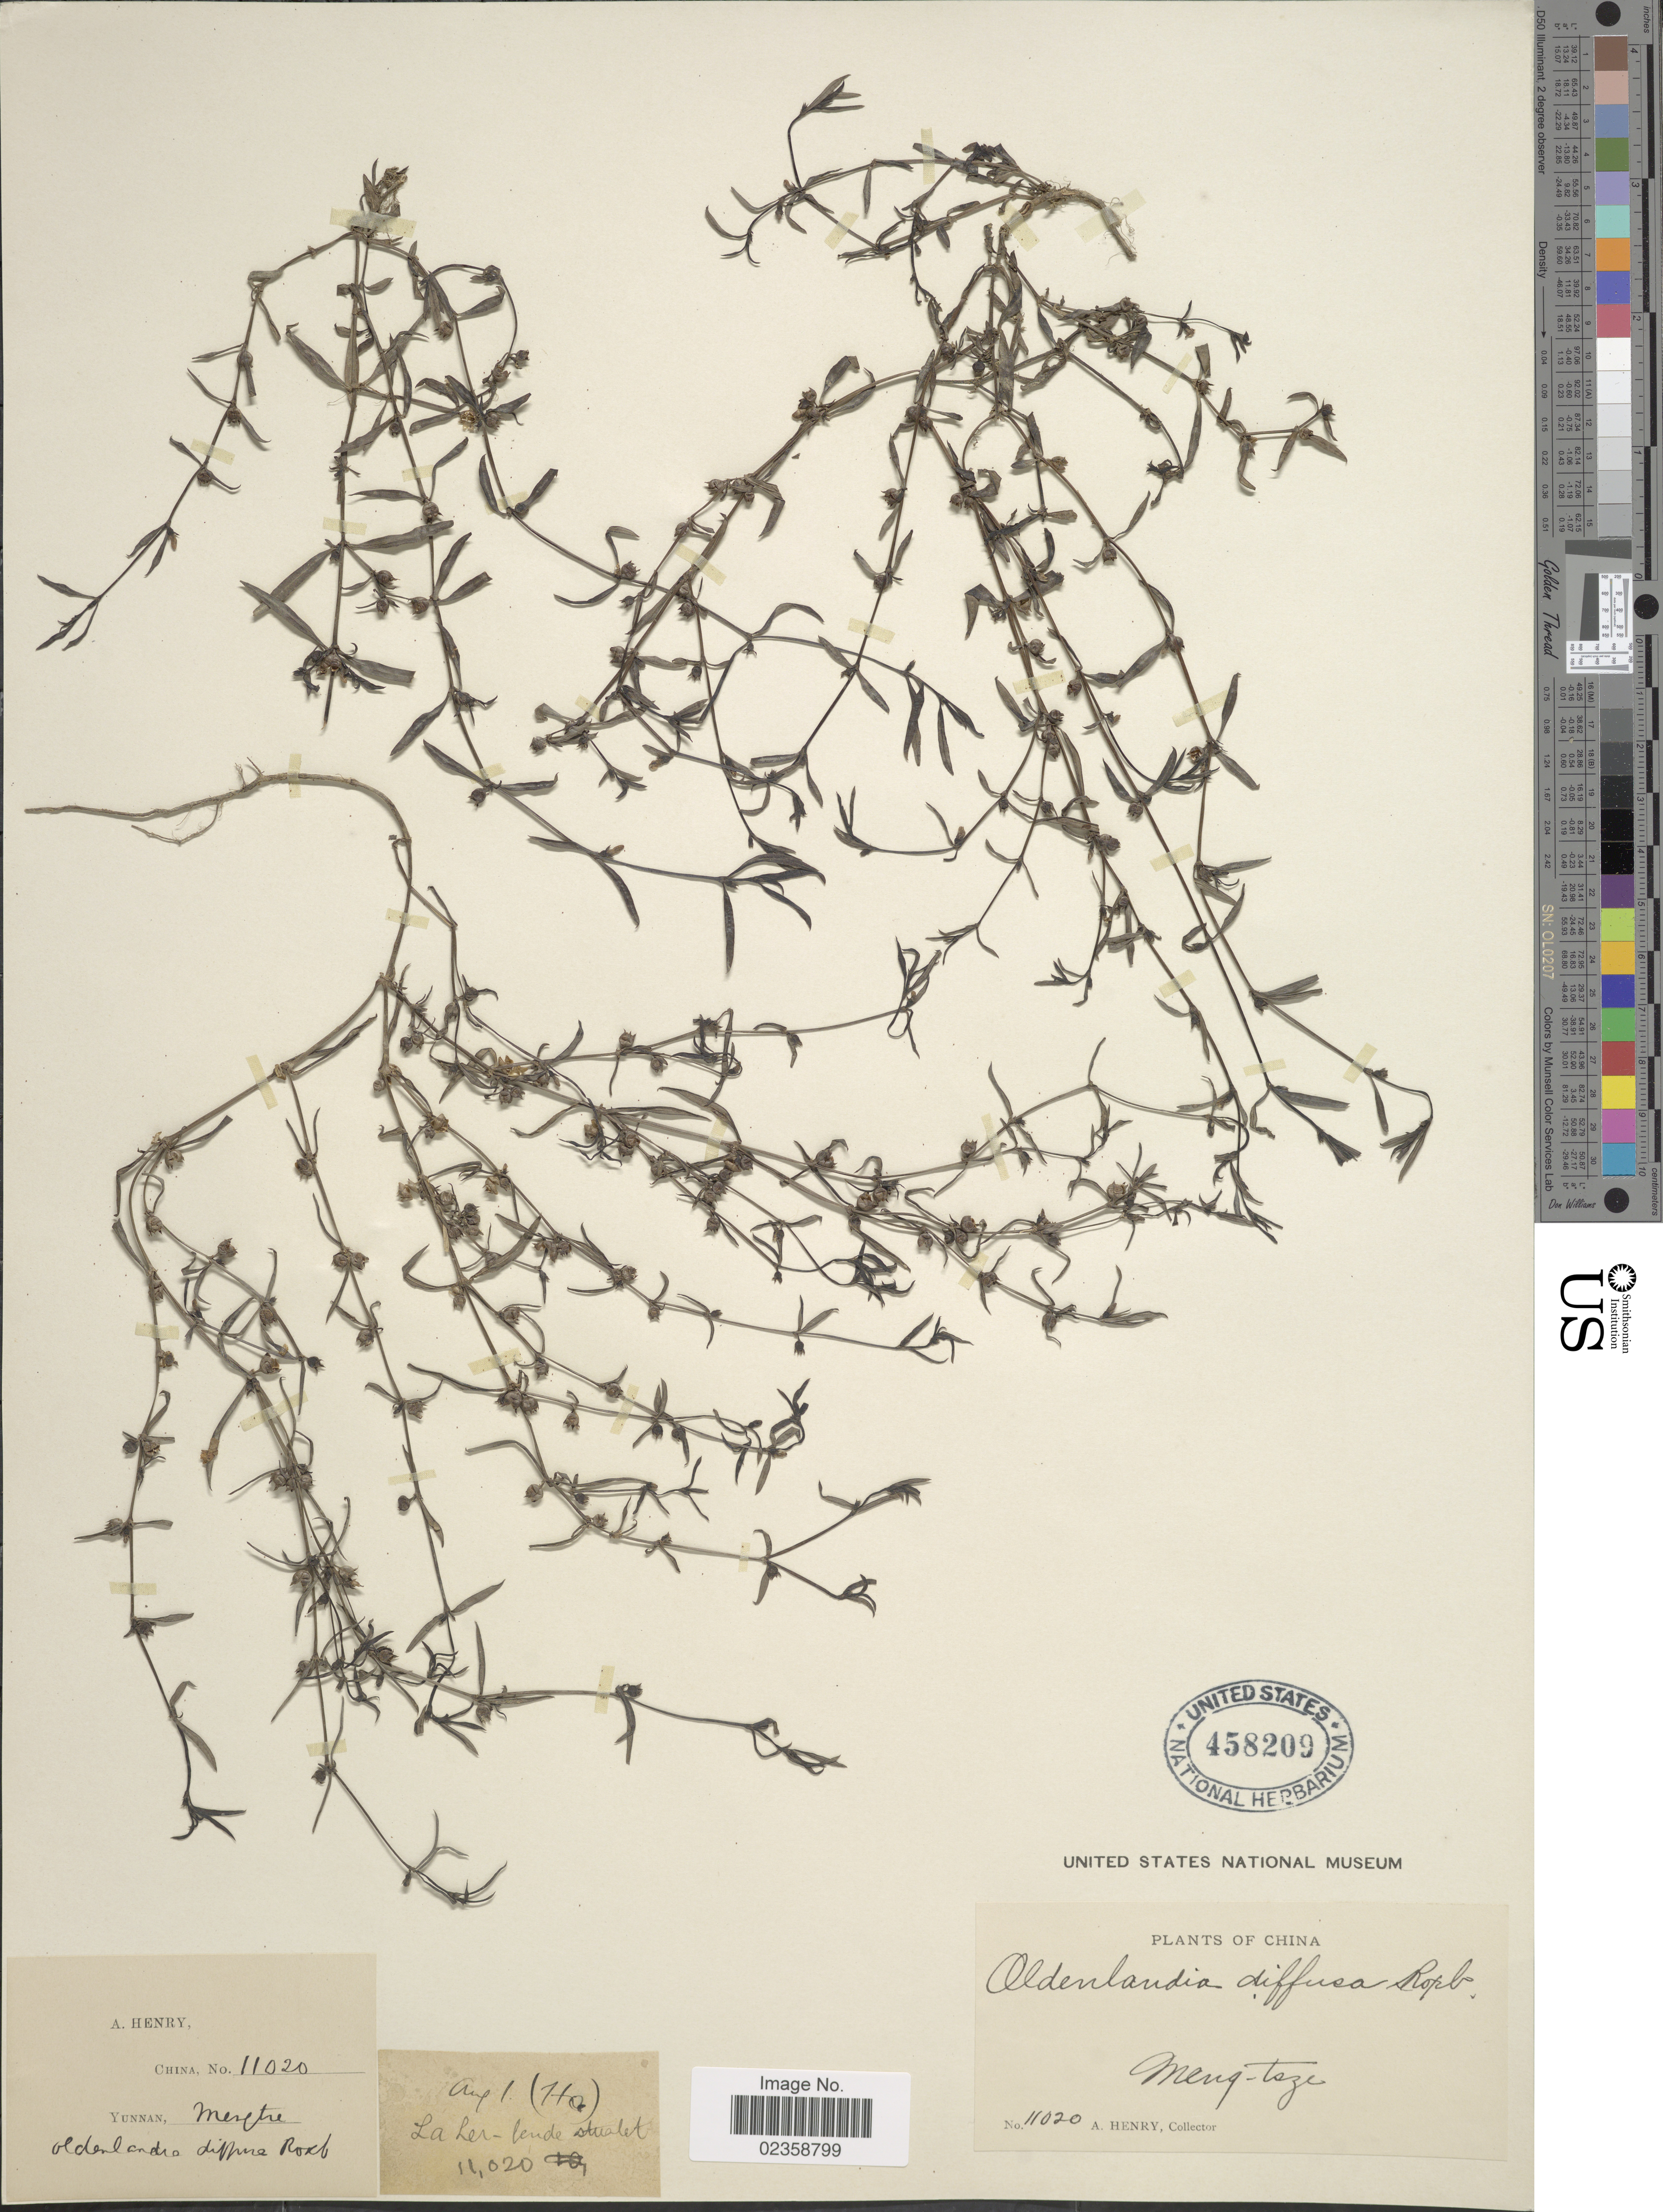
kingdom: Plantae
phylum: Tracheophyta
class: Magnoliopsida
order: Gentianales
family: Rubiaceae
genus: Oldenlandia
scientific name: Oldenlandia diffusa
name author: (Willd.) Roxb.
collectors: A. Henry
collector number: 11020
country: China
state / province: Yunnan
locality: Meng-Tsze. La her. Ho.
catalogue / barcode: US 458209